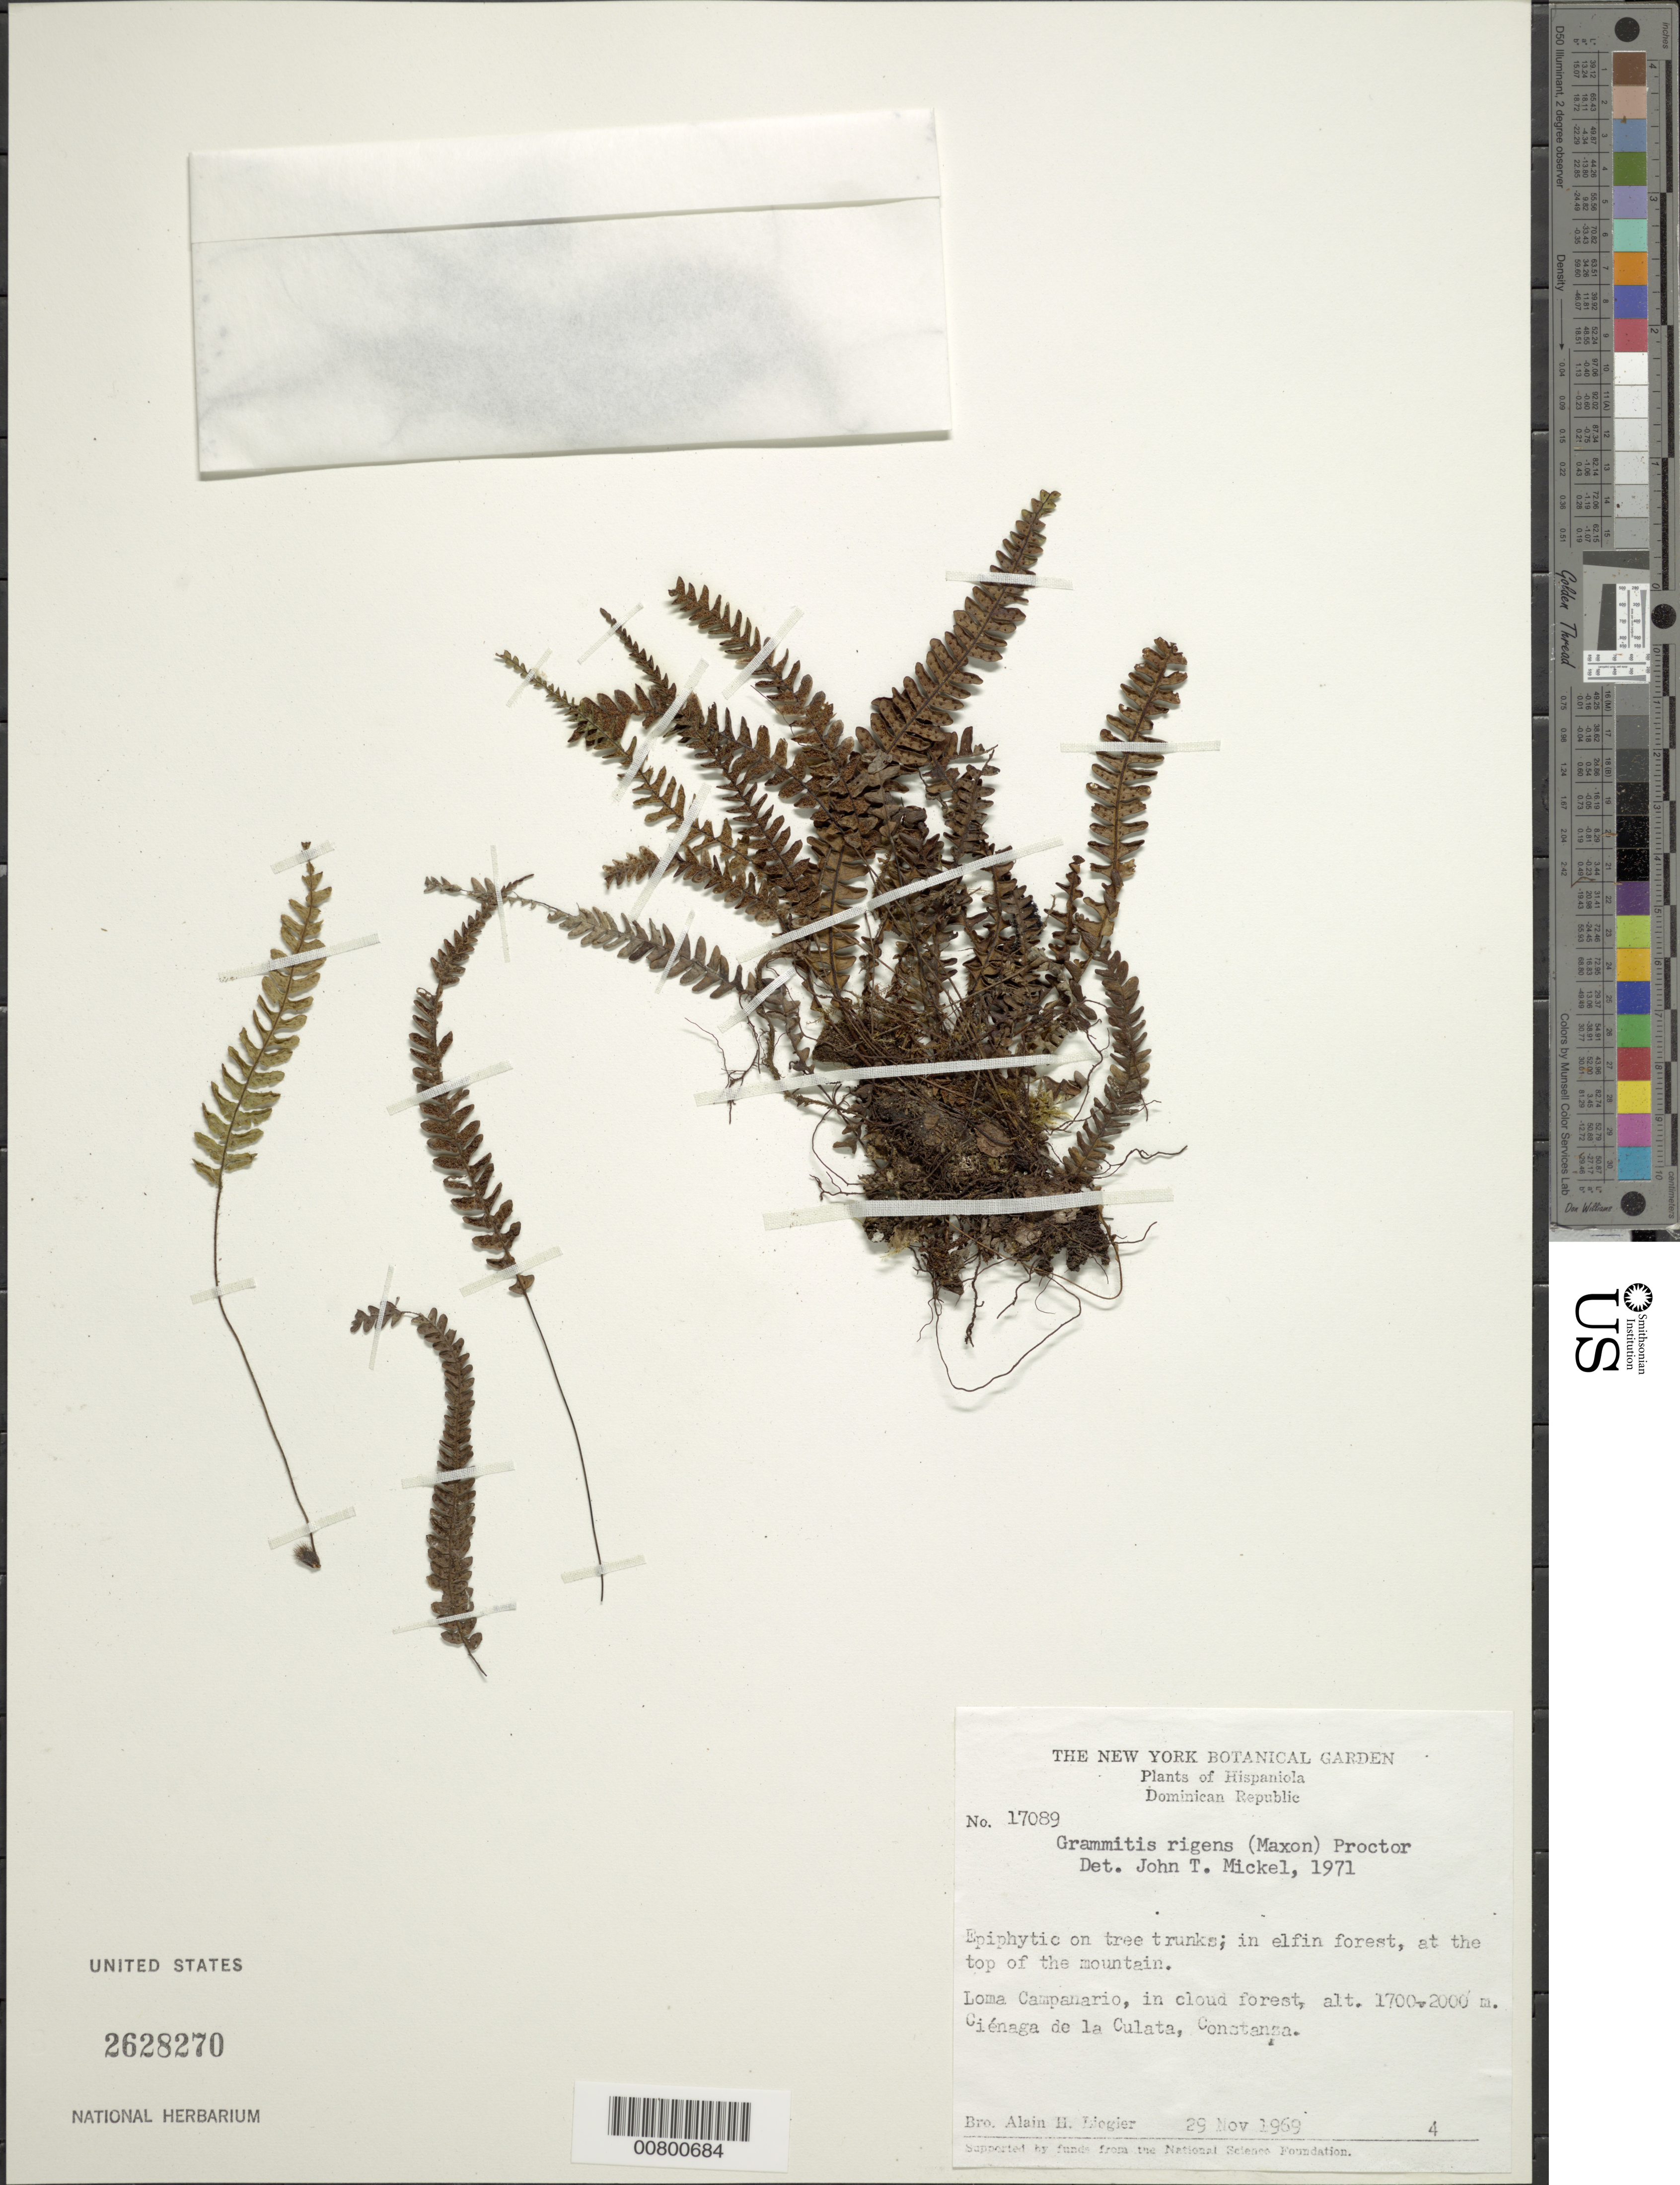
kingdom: Plantae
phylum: Tracheophyta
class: Polypodiopsida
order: Polypodiales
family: Polypodiaceae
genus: Melpomene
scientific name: Melpomene xiphopteroides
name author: (Liebm.) A.R. Sm. & R.C. Moran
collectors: A. H. Liogier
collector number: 17089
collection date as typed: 29 Nov 1969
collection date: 1969-11-29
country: Dominican Republic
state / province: La Vega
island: Hispaniola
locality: Loma Campanario, Ciénaga de la Culata, Constanza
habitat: Cloud forest, elfin forest, top of mountain; on tree trunks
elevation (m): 1700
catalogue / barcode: US 2628270